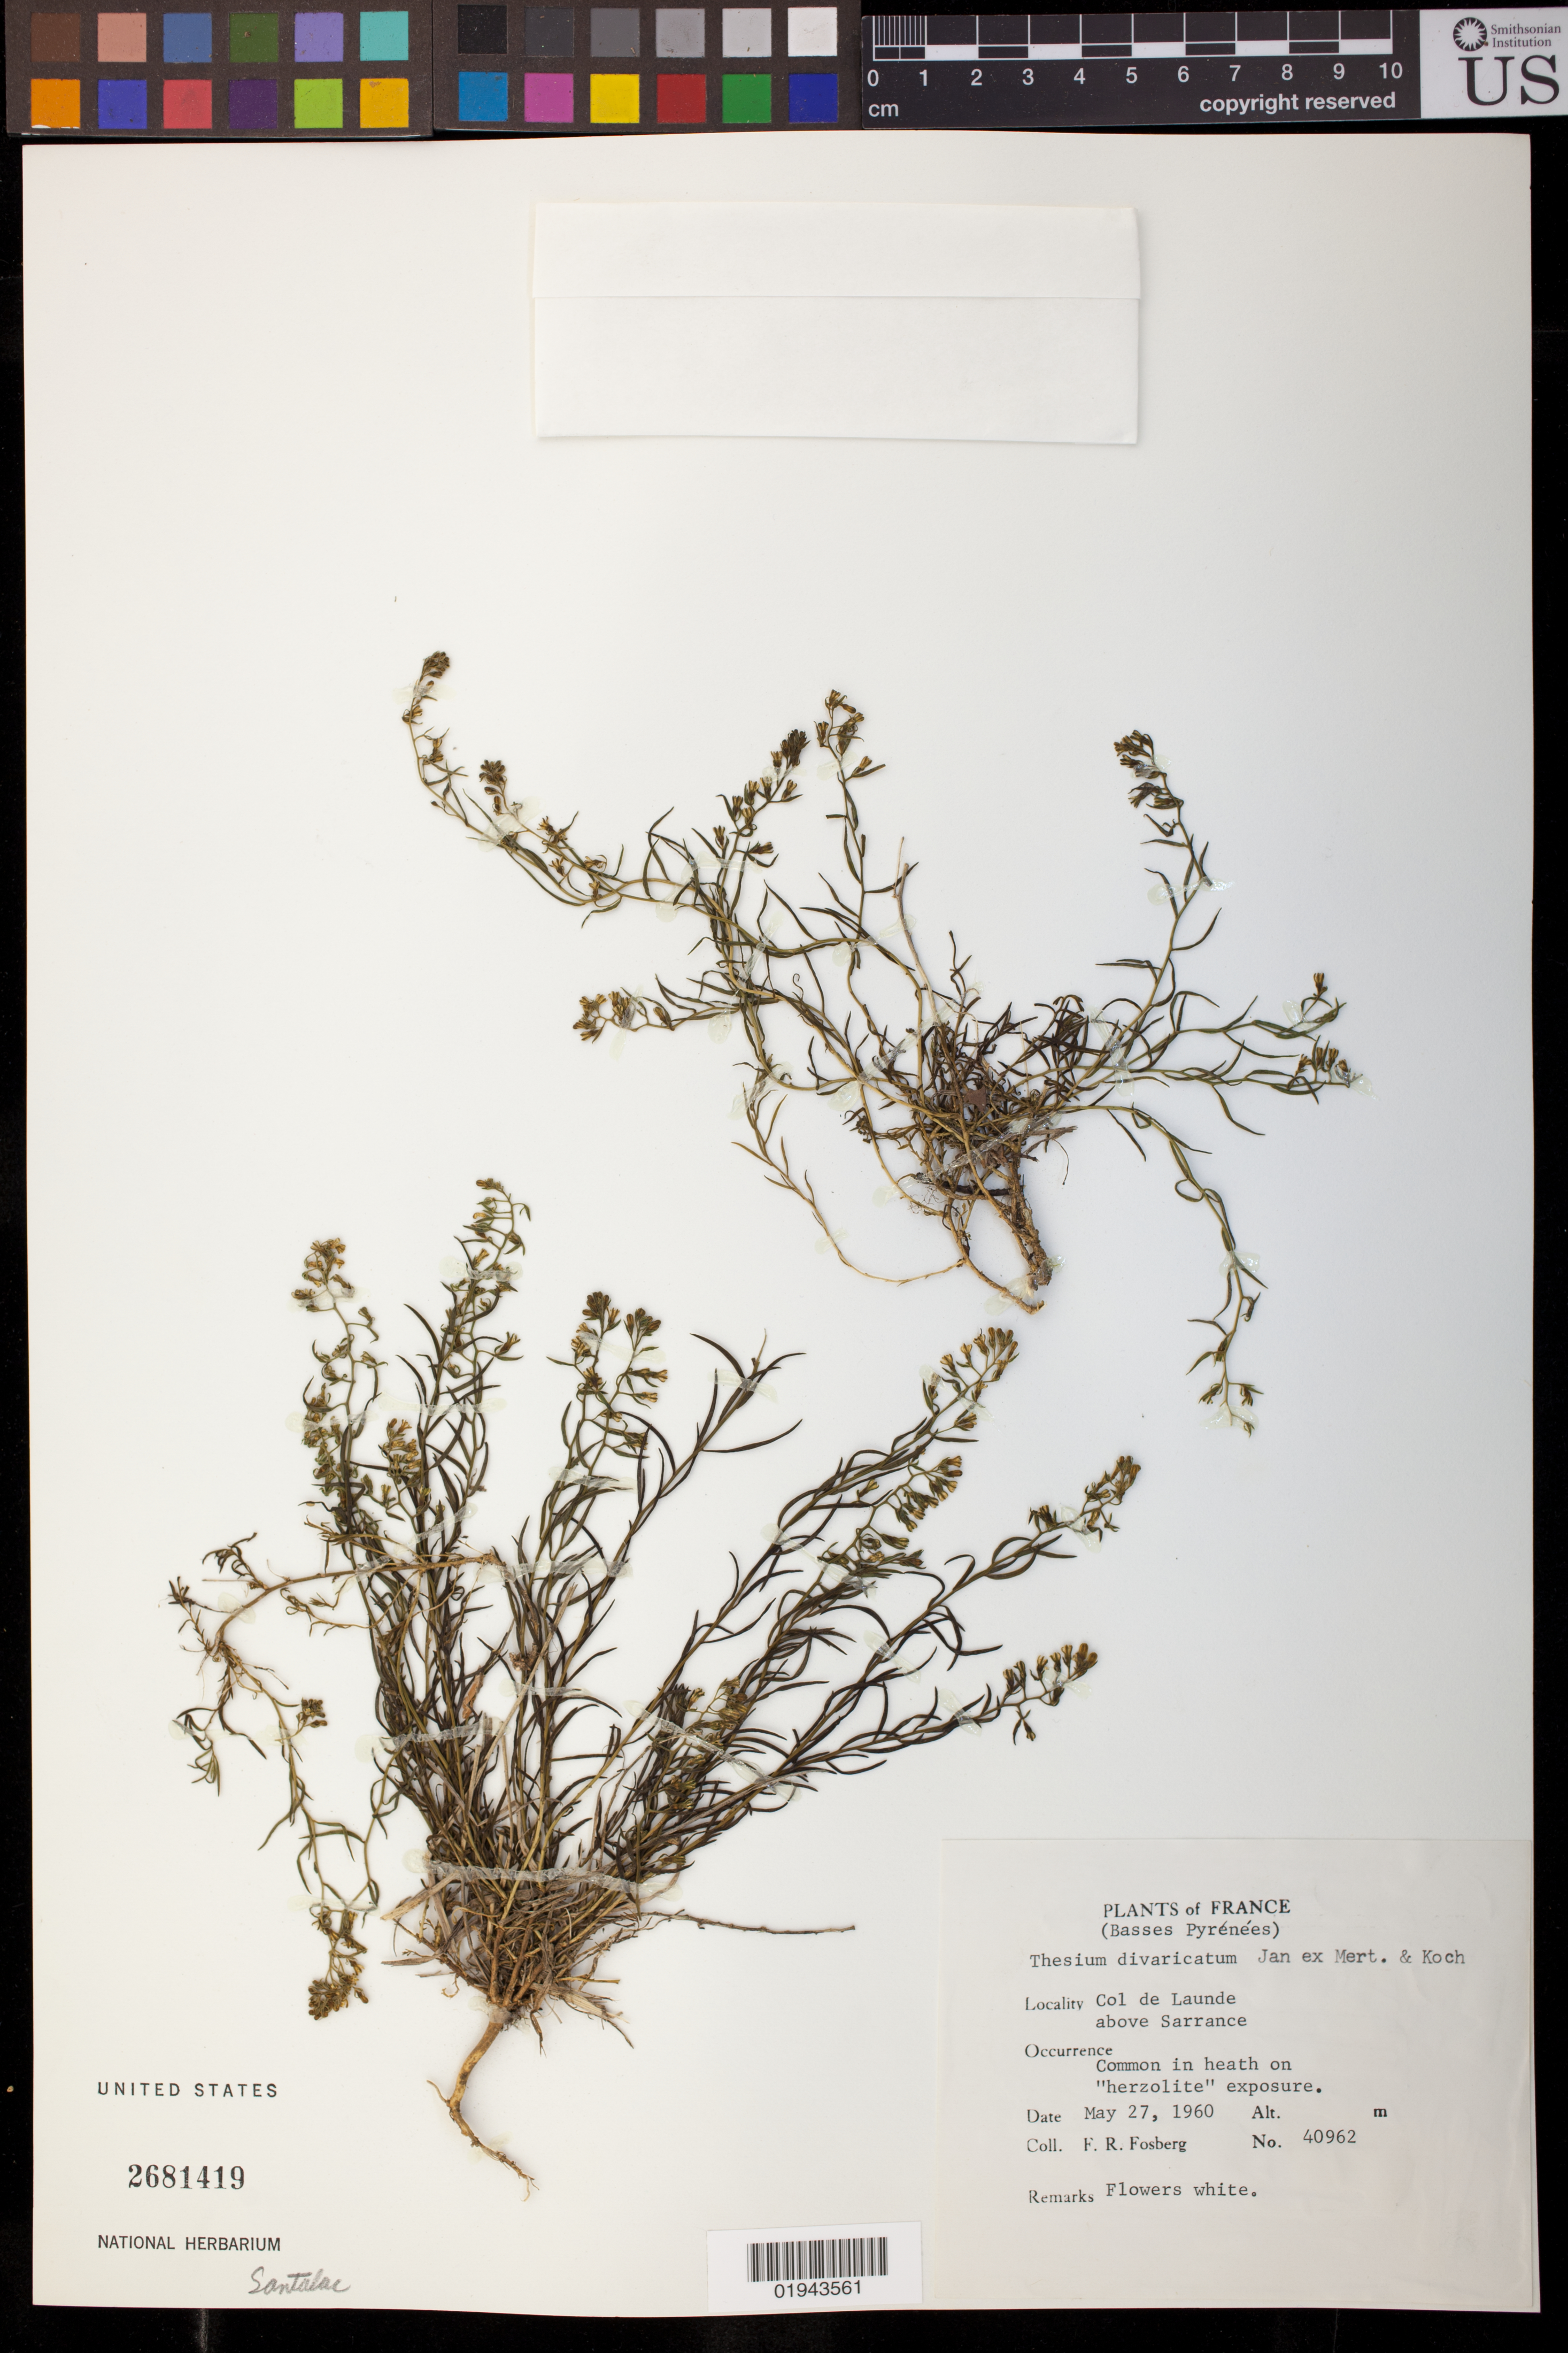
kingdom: Plantae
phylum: Tracheophyta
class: Magnoliopsida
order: Santalales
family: Thesiaceae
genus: Thesium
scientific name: Thesium divaricatum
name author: Jan ex Mert. & W.D.J. Koch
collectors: F. R. Fosberg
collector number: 40962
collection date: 1960-05-27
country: France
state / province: Nouvelle-Aquitaine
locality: Basses Pyrenees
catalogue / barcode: US 2681419